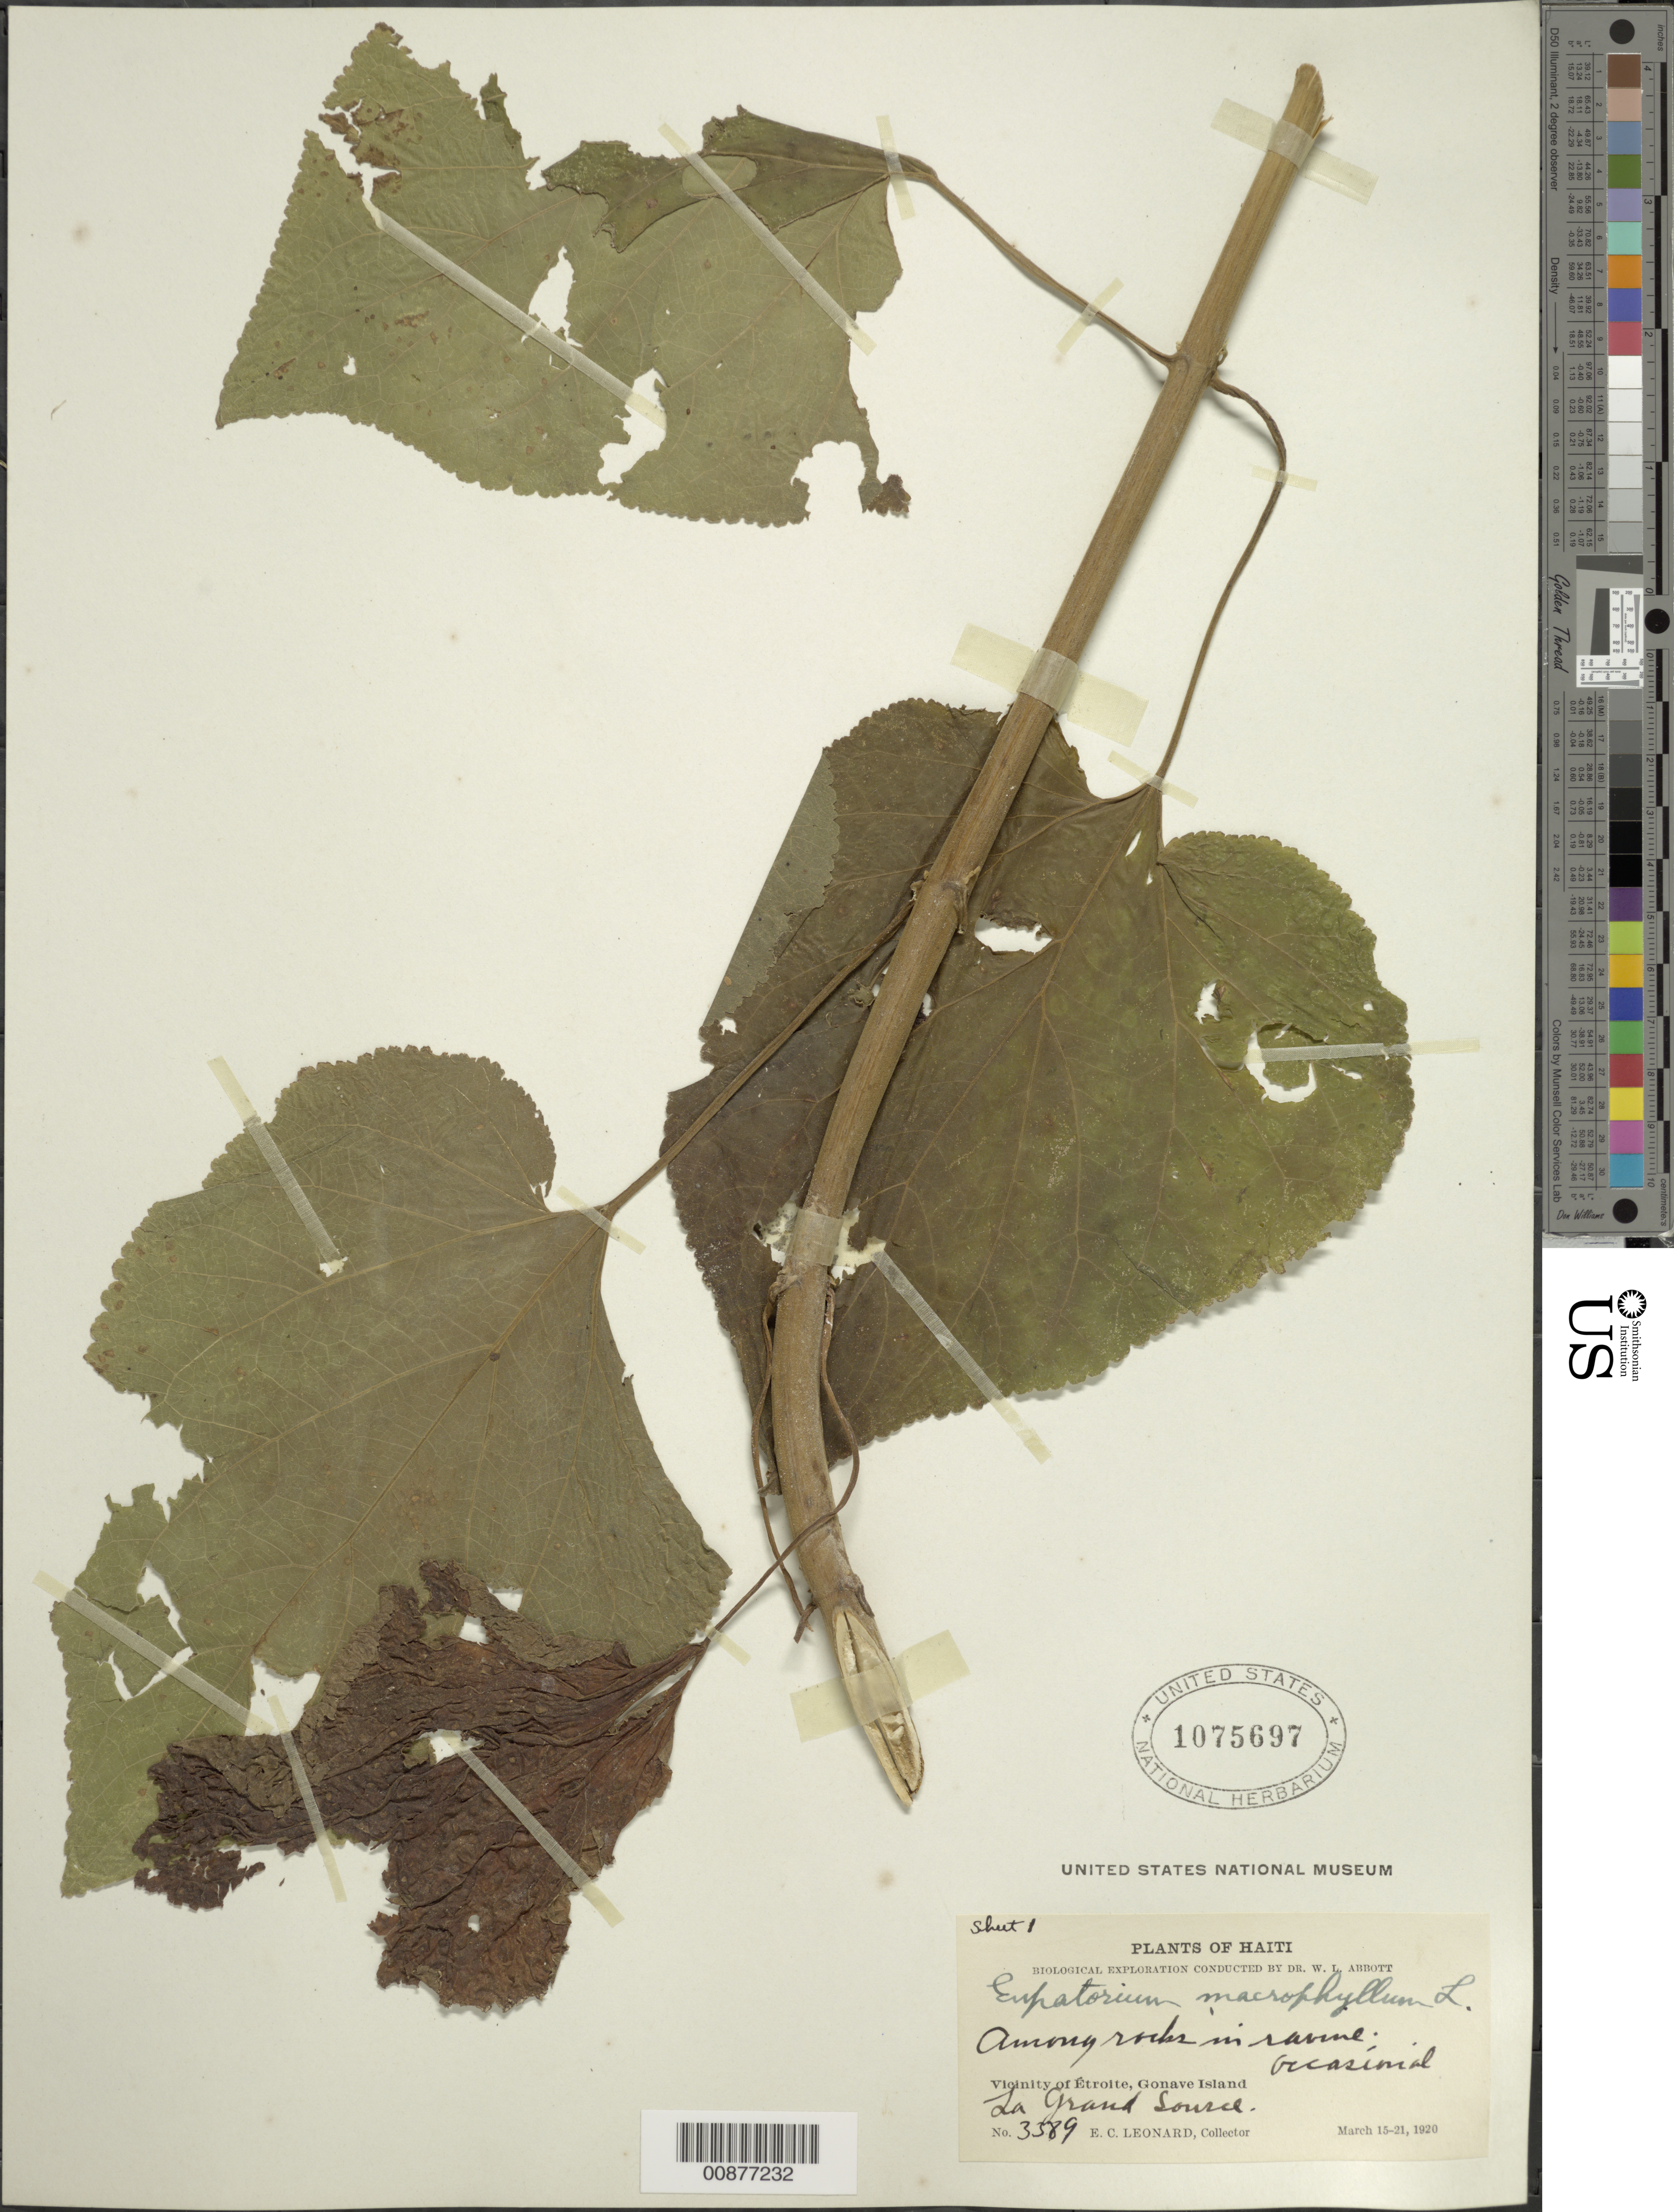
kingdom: Plantae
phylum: Tracheophyta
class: Magnoliopsida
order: Asterales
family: Asteraceae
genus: Hebeclinium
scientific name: Hebeclinium macrophyllum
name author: (L.) DC.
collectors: E. C. Leonard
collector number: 3389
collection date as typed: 15 Mar 1920 to 21 Mar 1920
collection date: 1920-03-15/1920-03-21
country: Haiti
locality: Vicinity of Étroite, Gonave Island. La Grand Source.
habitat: Among rocks in ravine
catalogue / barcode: US 1075697